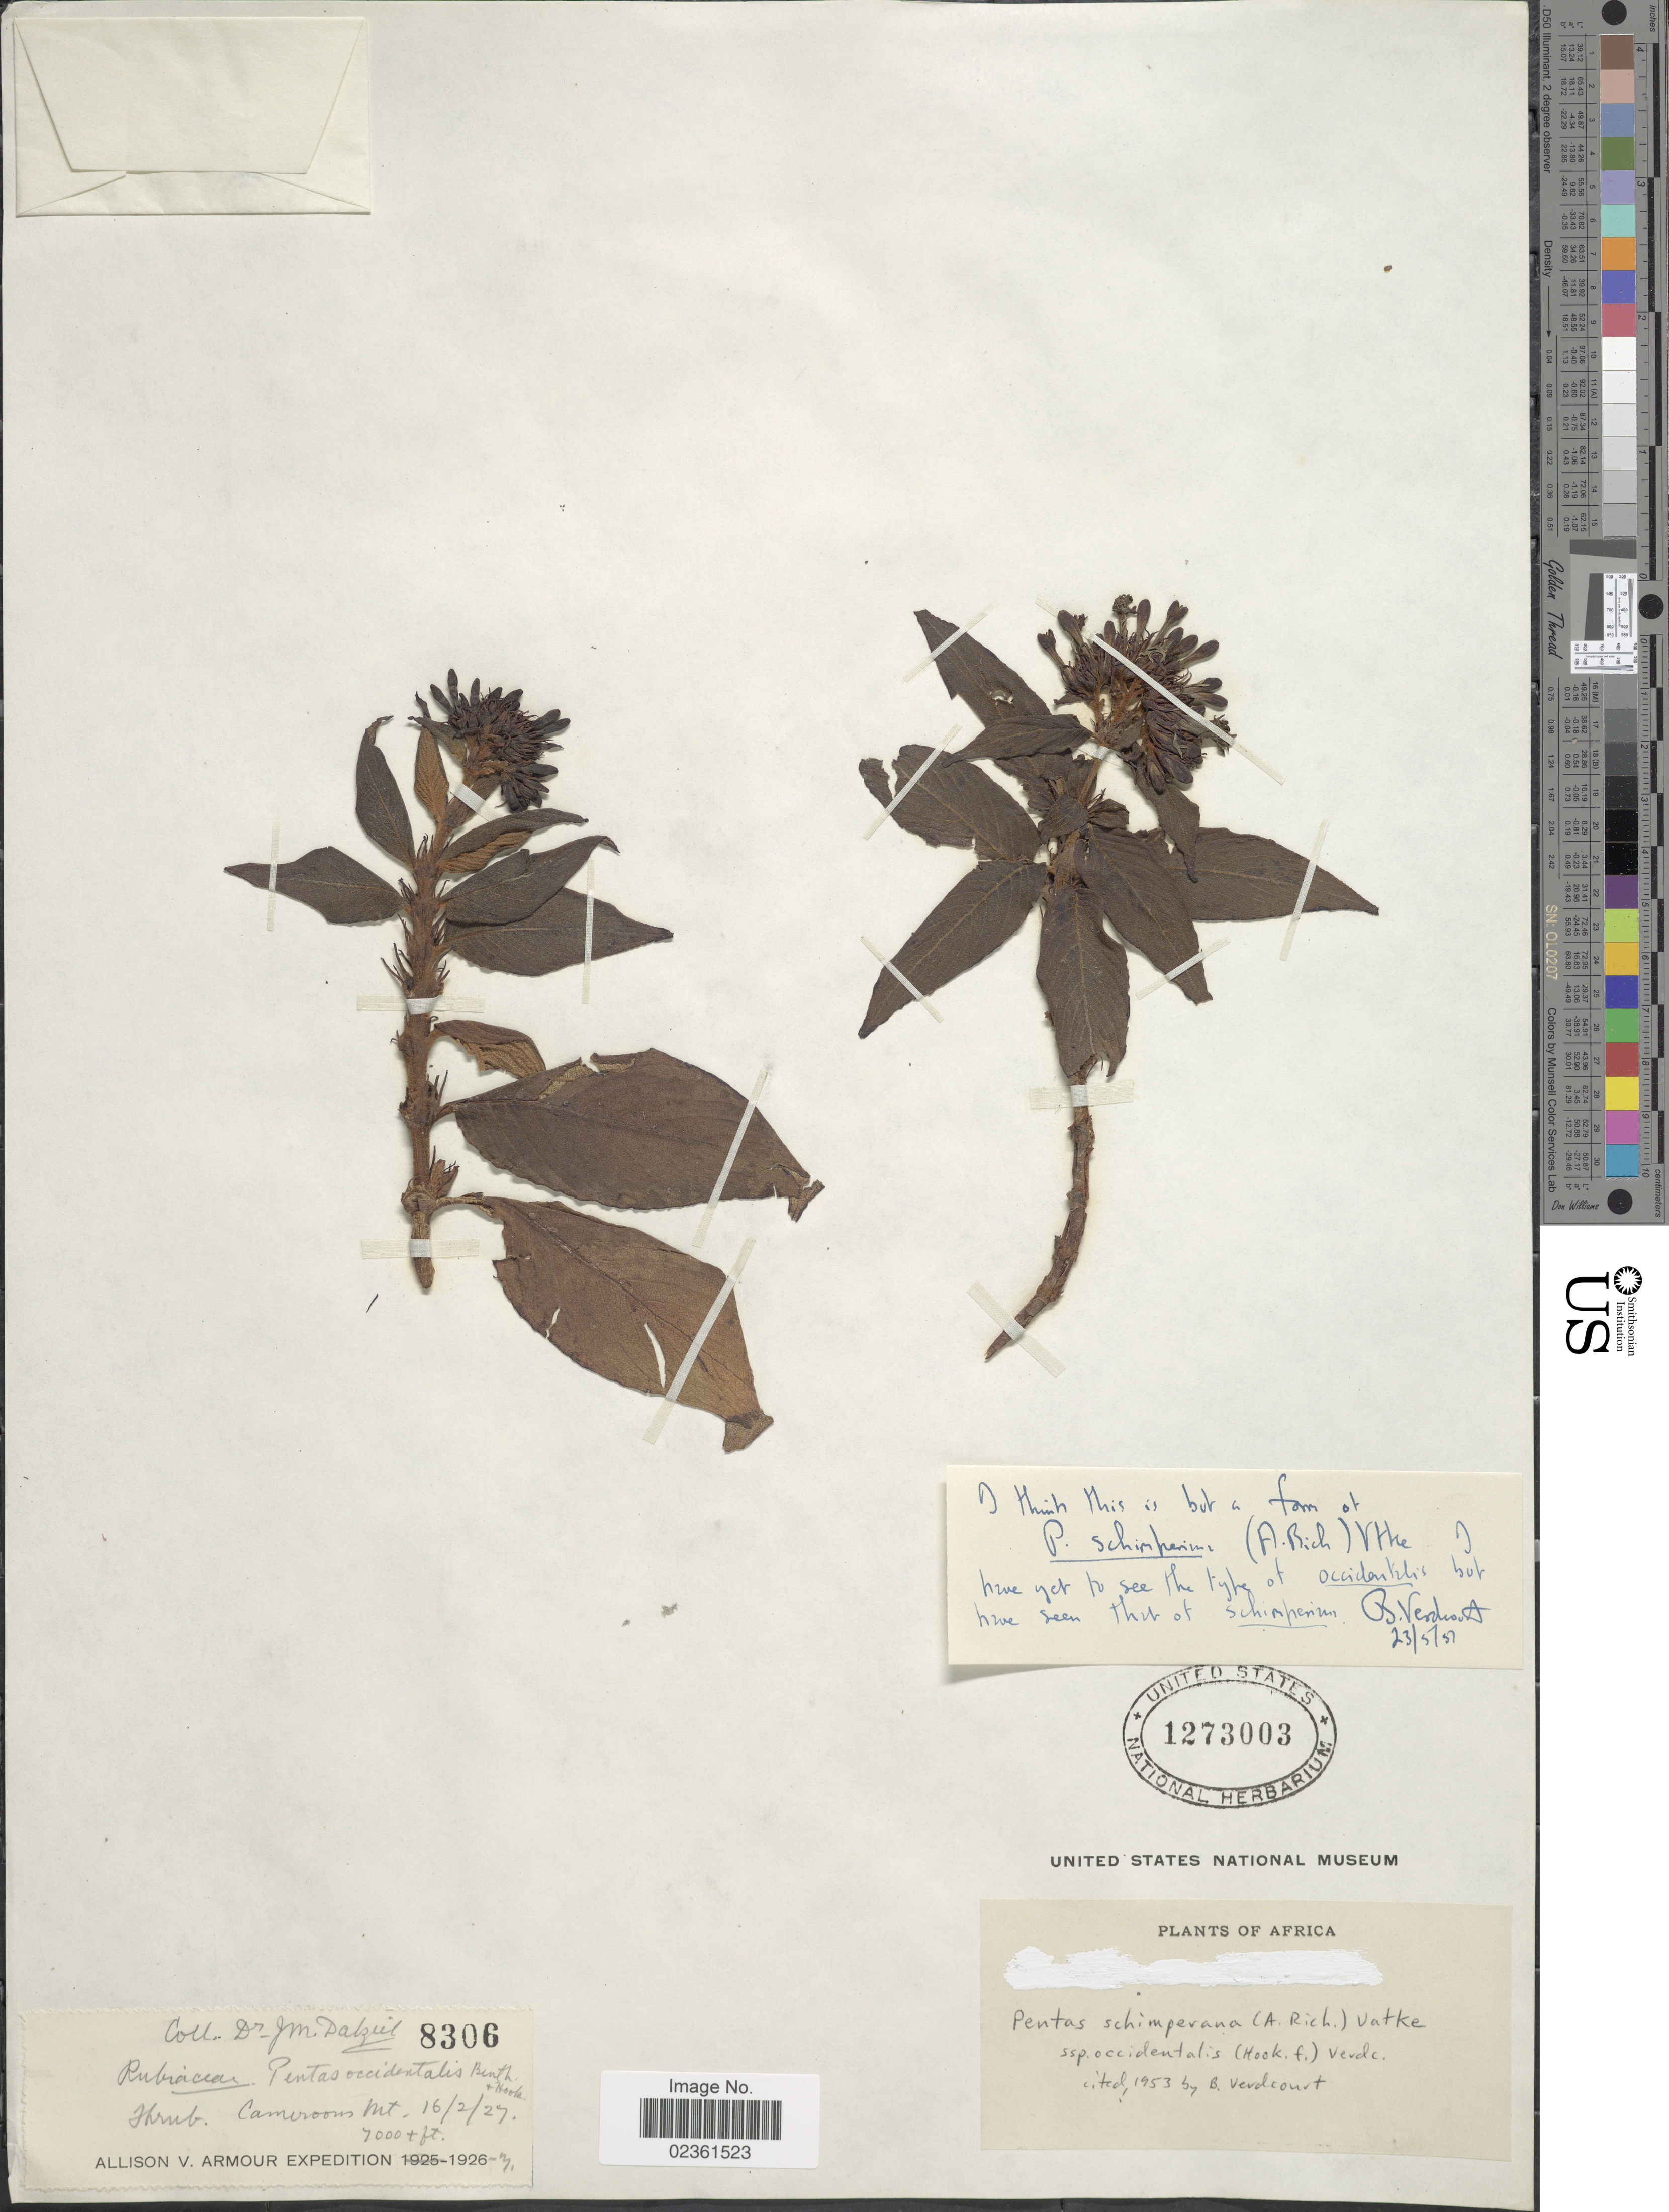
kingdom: Plantae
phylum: Tracheophyta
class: Magnoliopsida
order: Gentianales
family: Rubiaceae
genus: Pentas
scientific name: Pentas schimperiana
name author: Vatke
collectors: J. Dalziel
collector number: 8306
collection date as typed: Transcribed d/m/y: 16/2/27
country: Cameroon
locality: Pentas occidentalis, Cameroons Mt.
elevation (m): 2134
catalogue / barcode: US 1273003